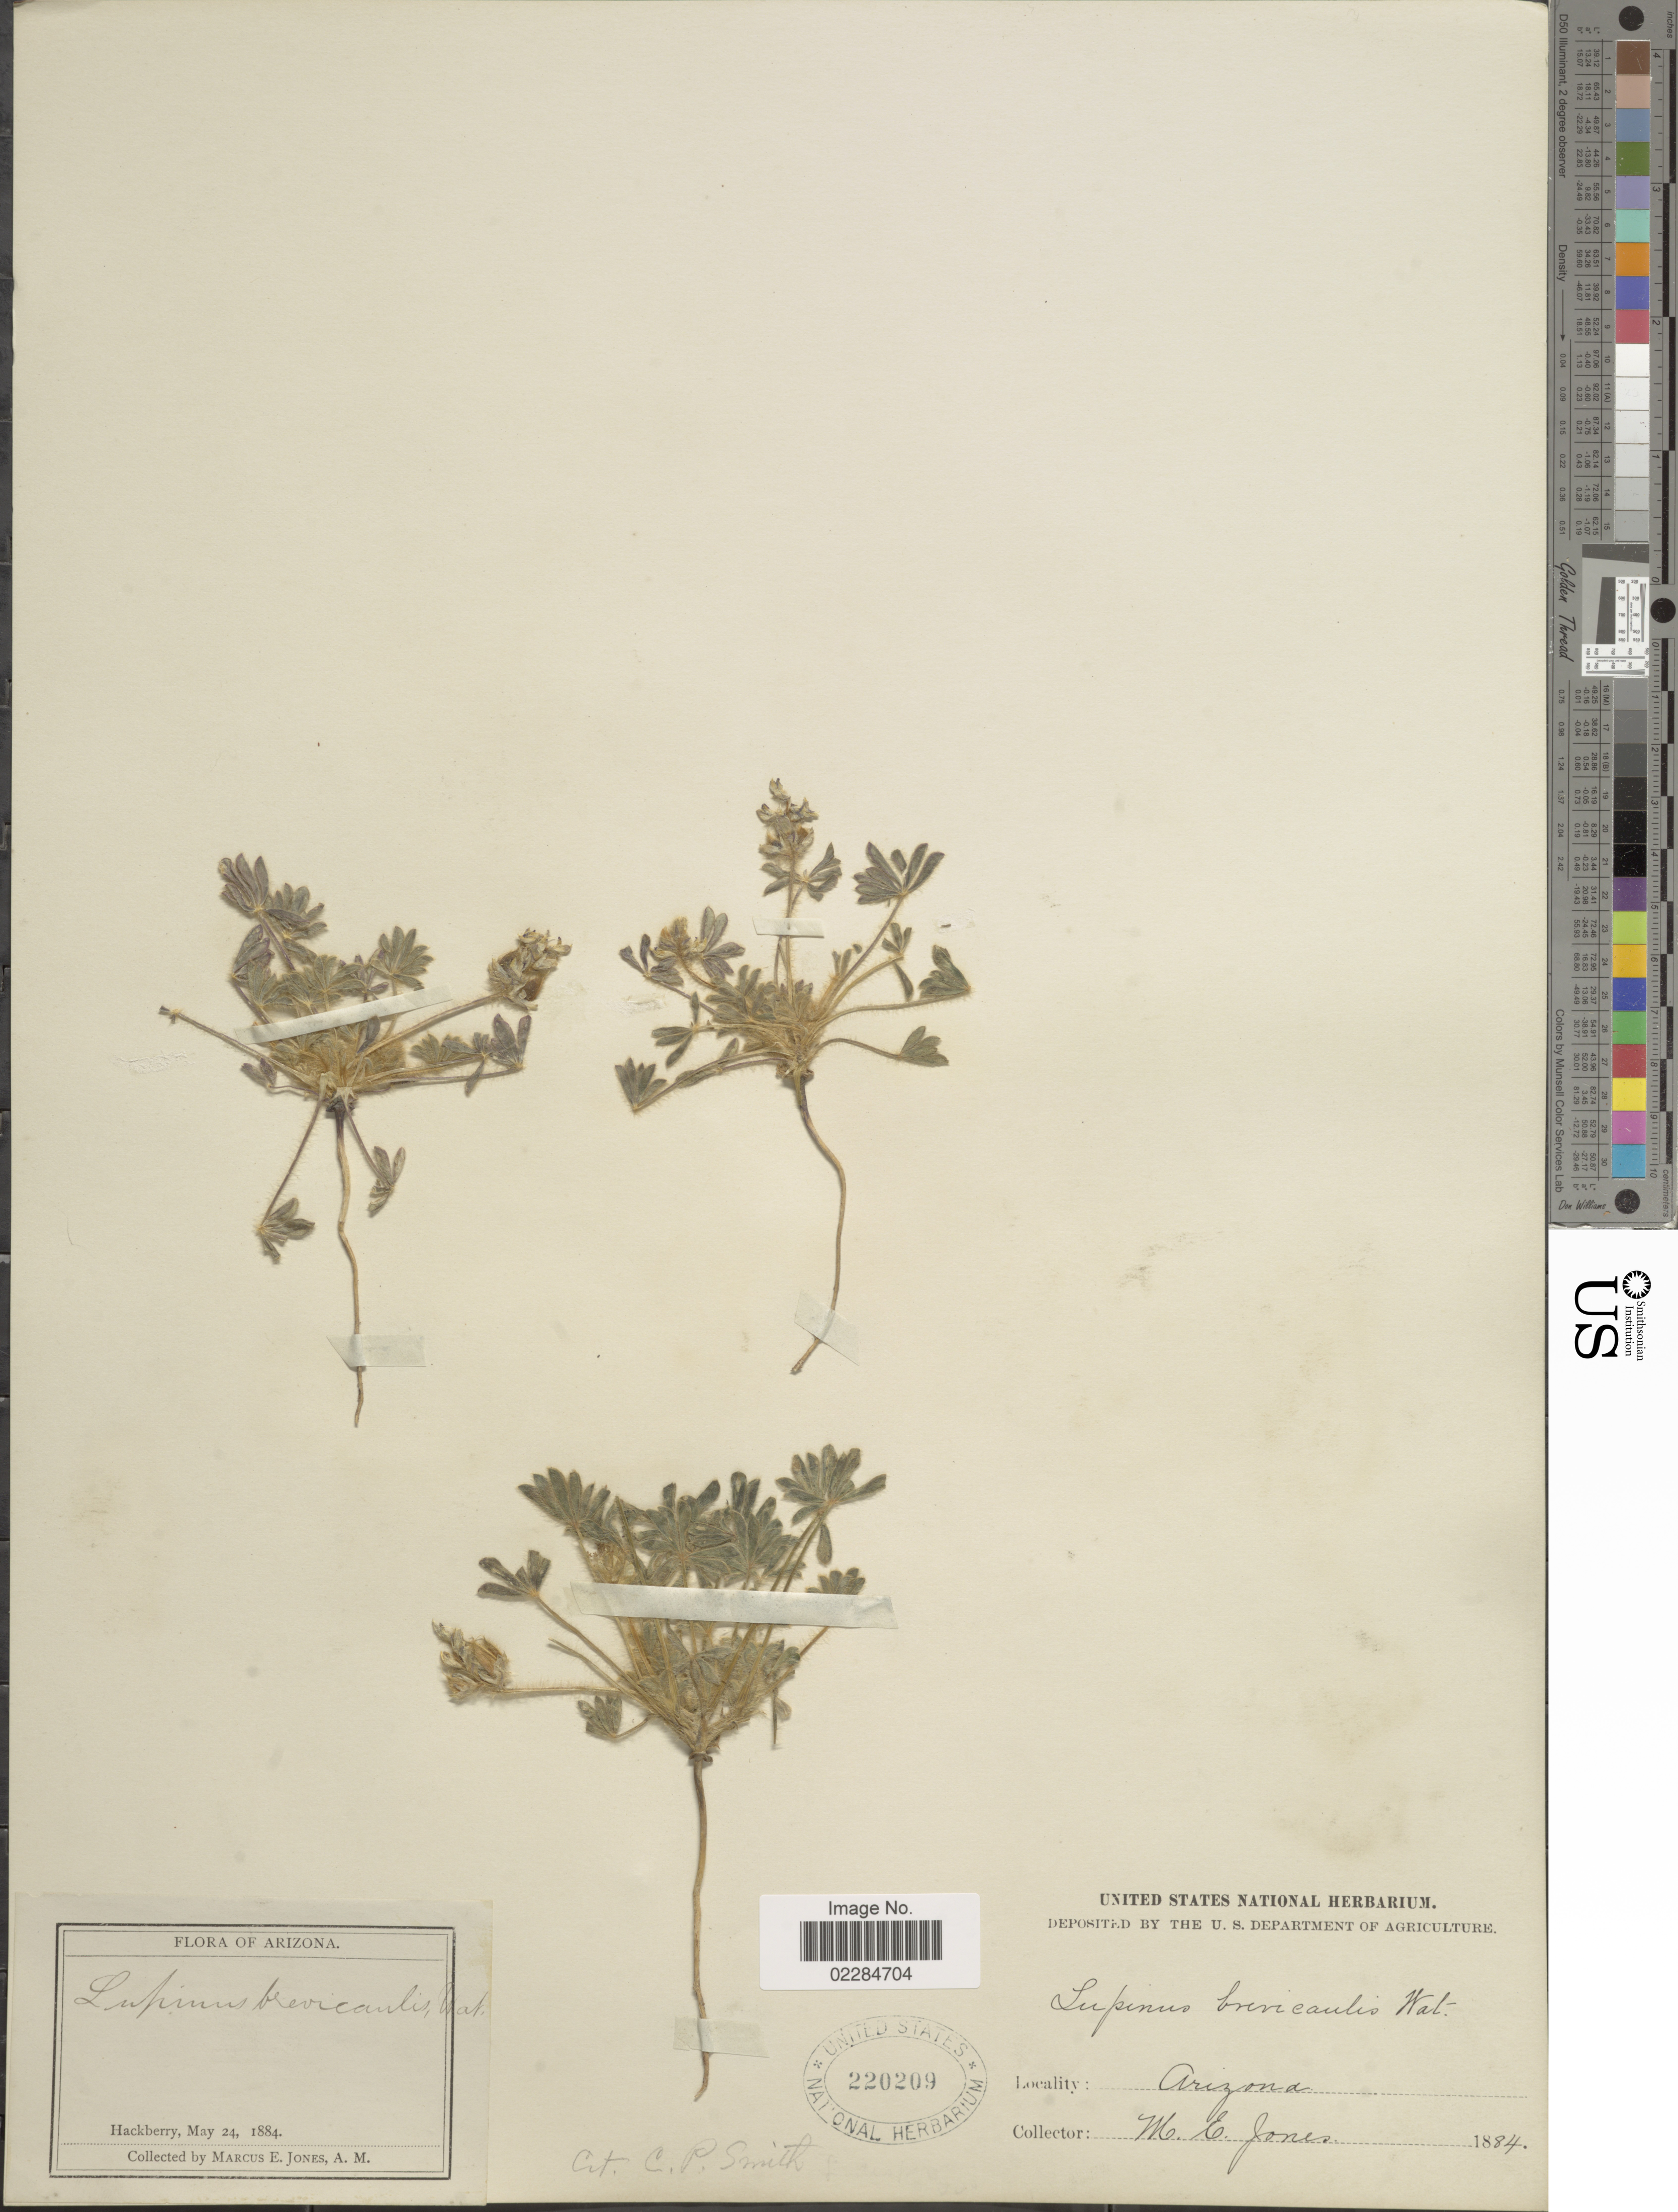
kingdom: Plantae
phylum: Tracheophyta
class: Magnoliopsida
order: Fabales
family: Fabaceae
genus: Lupinus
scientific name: Lupinus brevicaulis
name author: S. Watson in C. King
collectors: M. E. Jones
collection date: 1884-05-24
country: United States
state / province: Arizona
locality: Hackberry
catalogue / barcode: US 220209